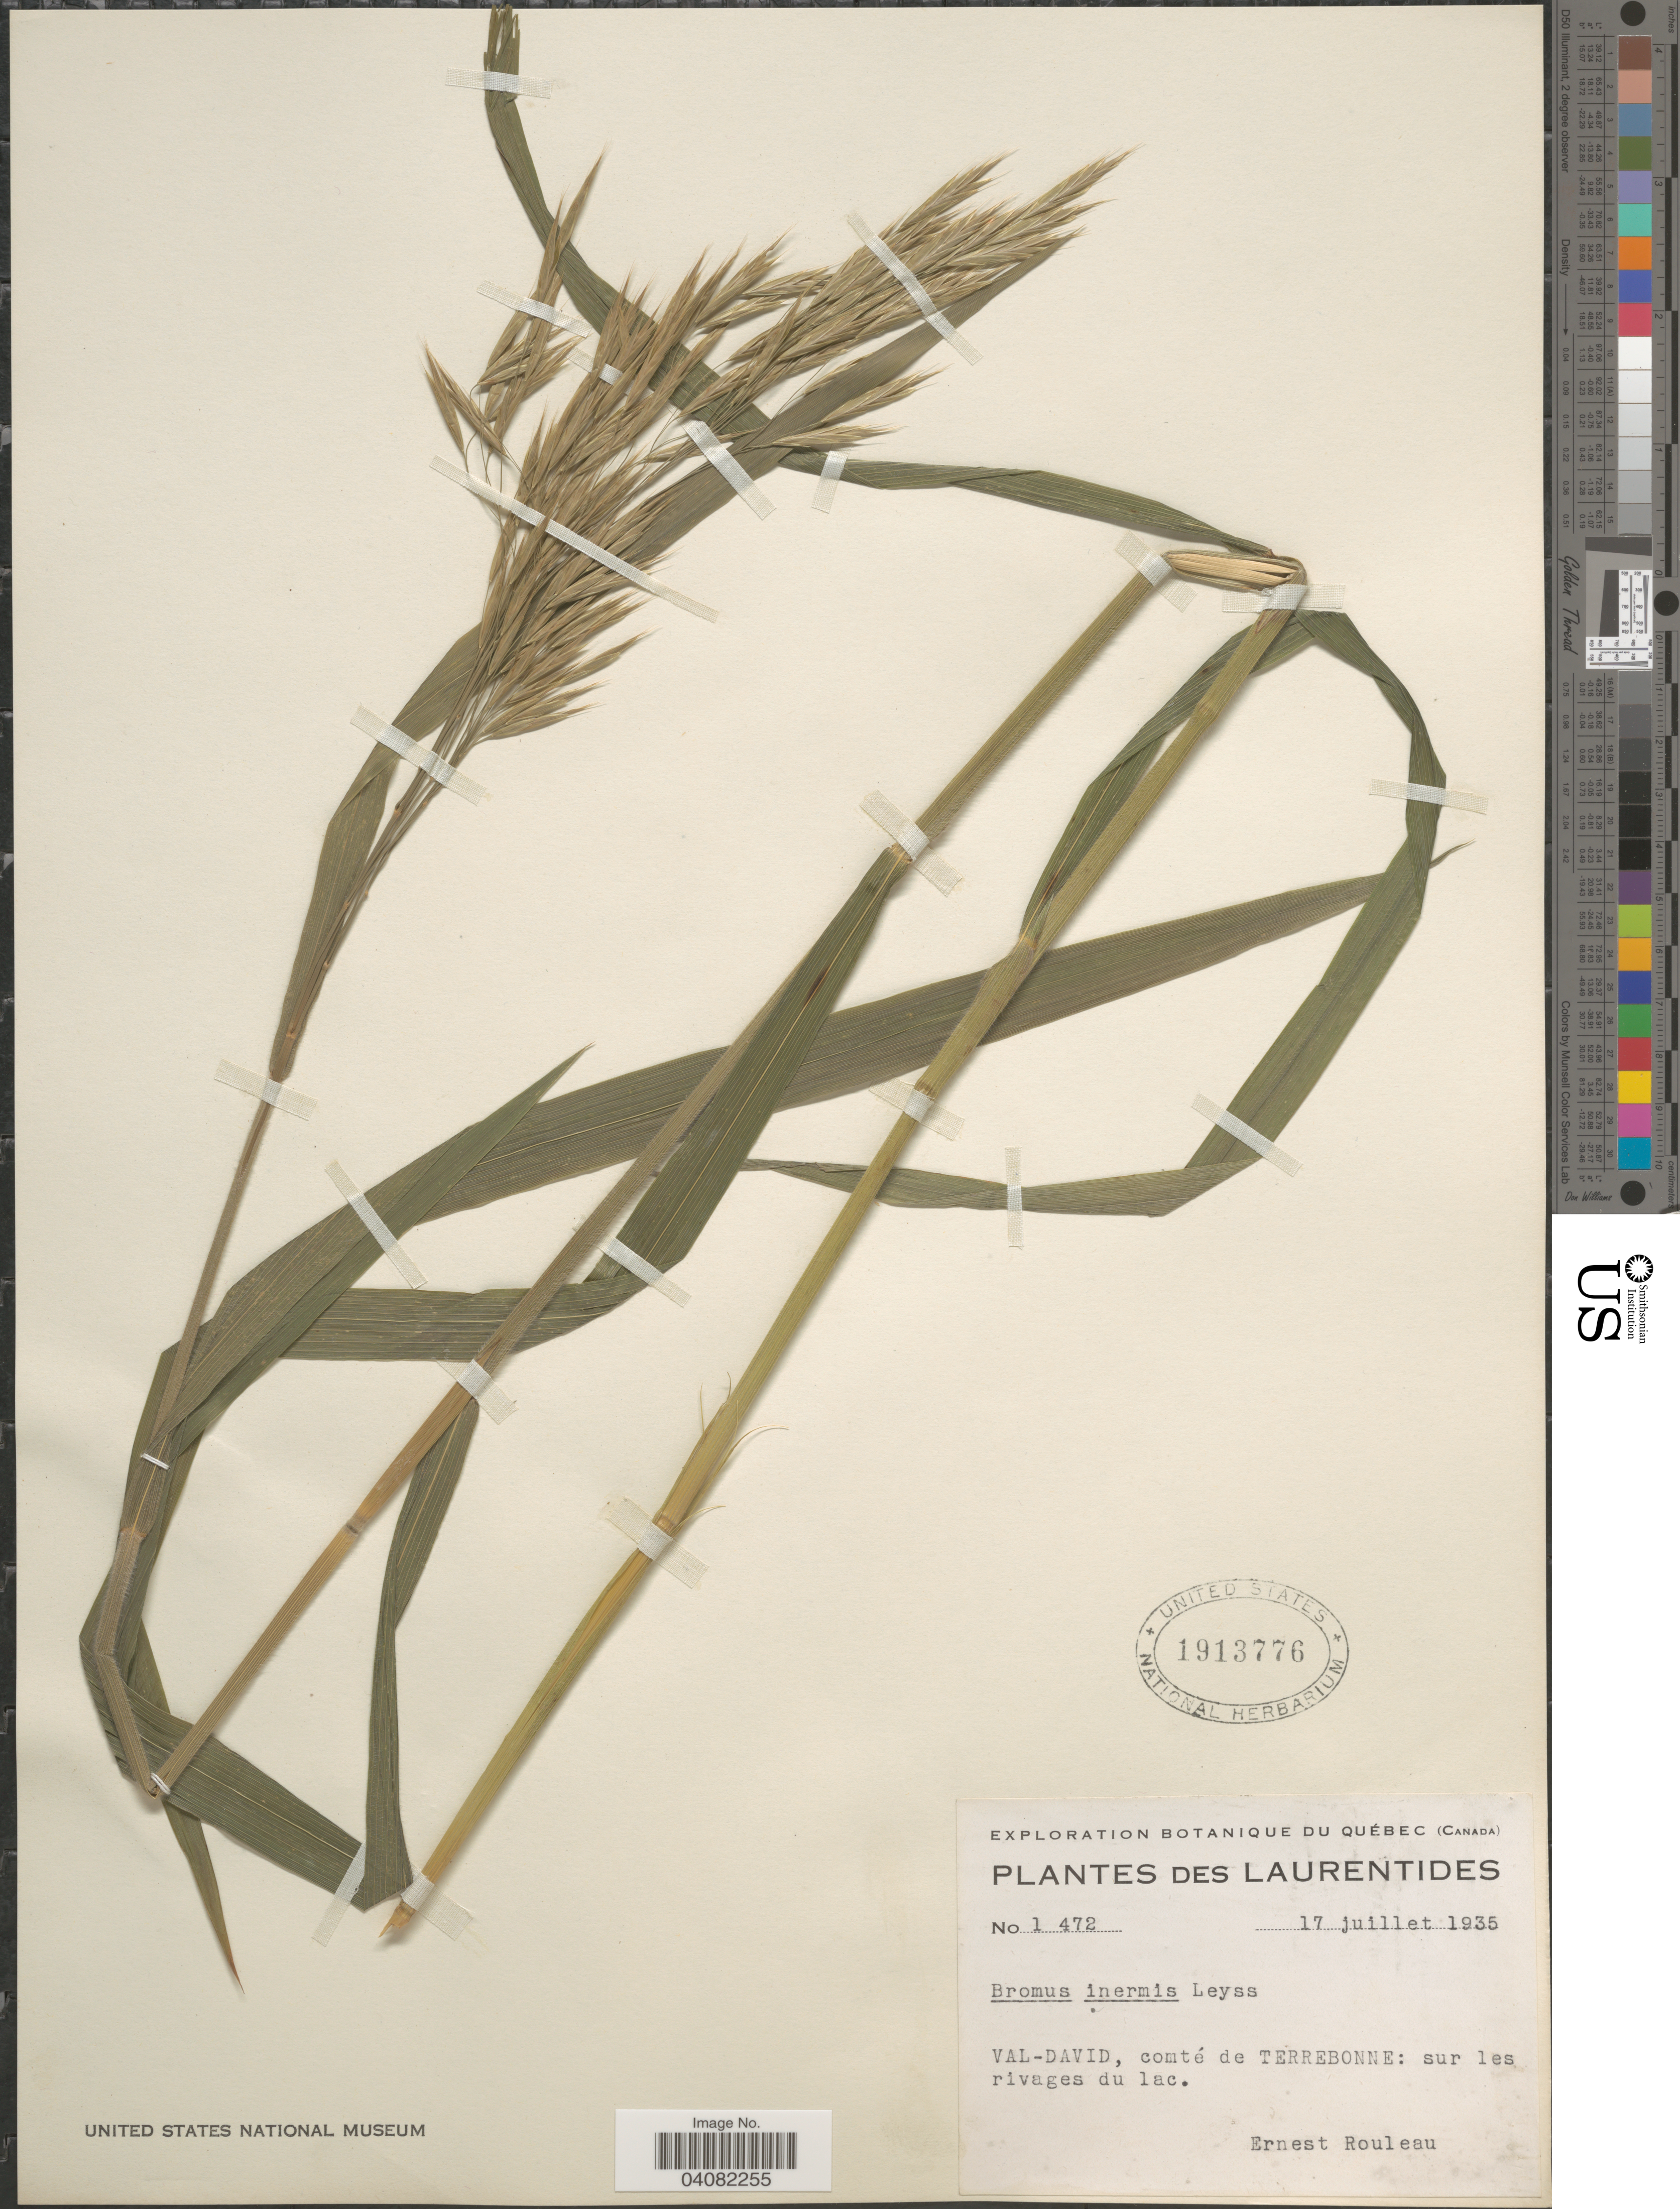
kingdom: Plantae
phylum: Tracheophyta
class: Liliopsida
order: Poales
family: Poaceae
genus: Bromus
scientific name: Bromus inermis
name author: Leyss.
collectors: J. Rouleau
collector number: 1472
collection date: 1935-07-17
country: Canada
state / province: Quebec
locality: Exploration Botanique du Québec (Canada). Laurentides. Val-David, comté de Terrebonne: sur les rivages du lac.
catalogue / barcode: US 1913776